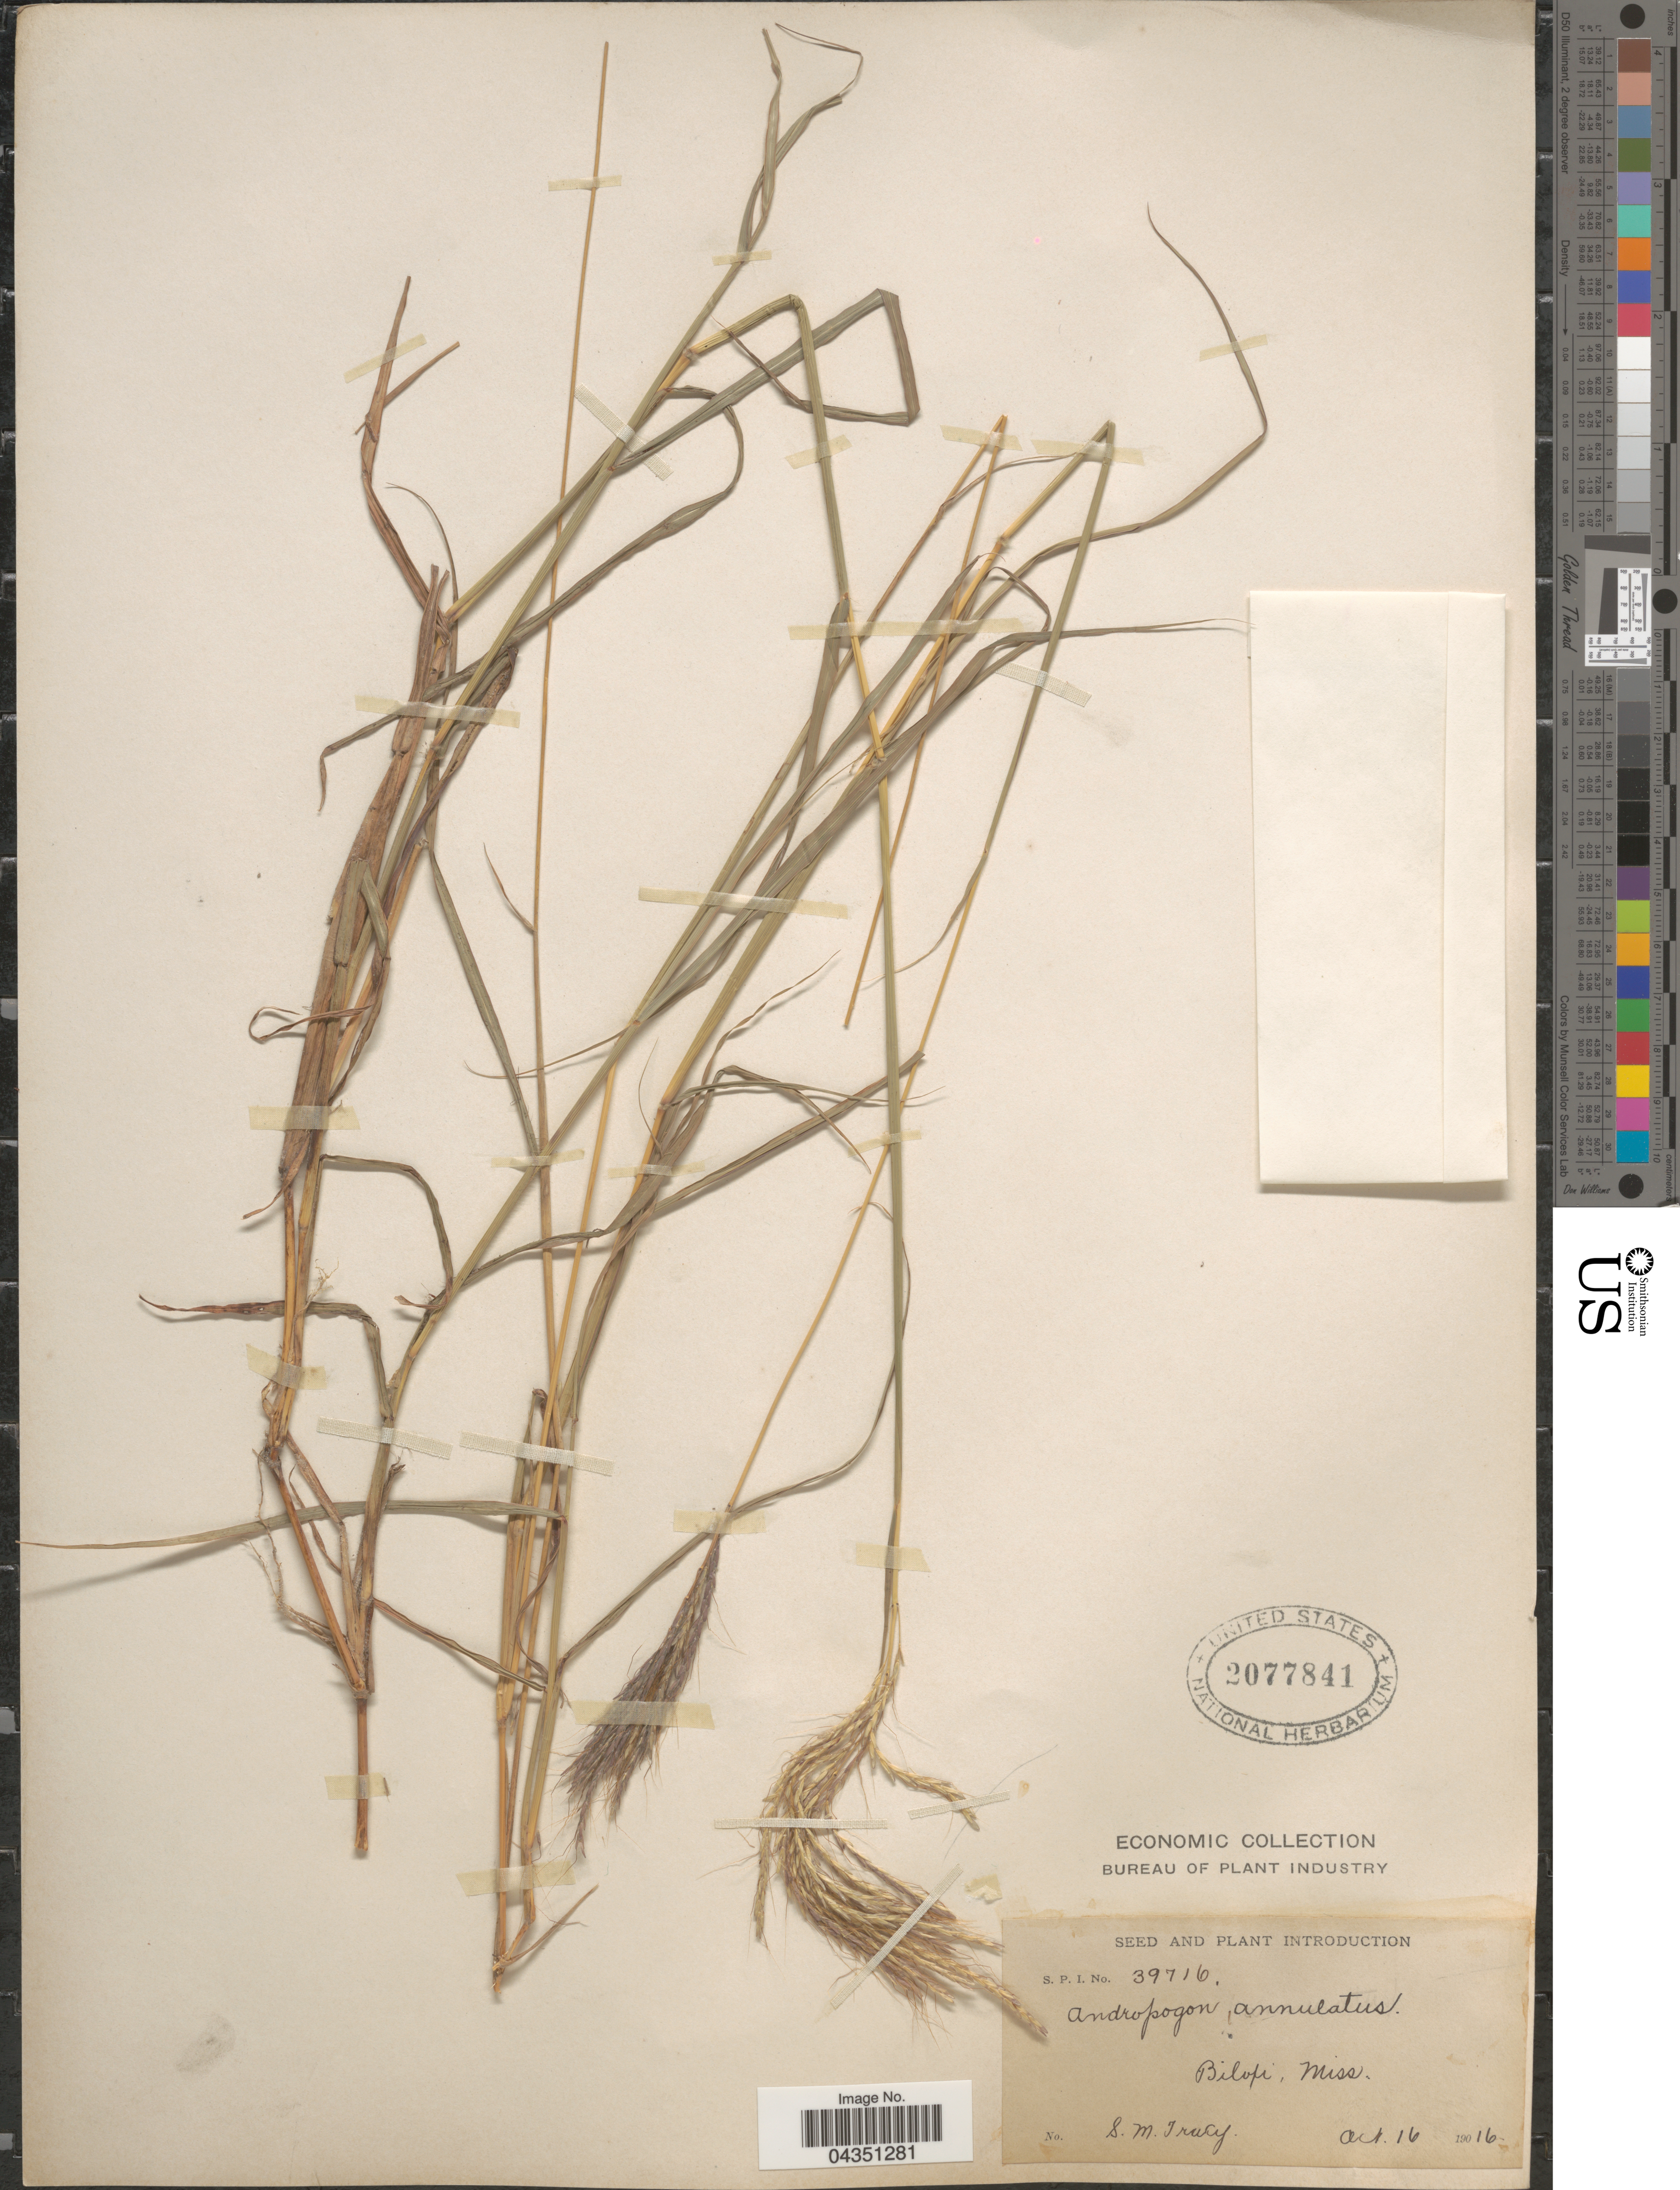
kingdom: Plantae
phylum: Tracheophyta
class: Liliopsida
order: Poales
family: Poaceae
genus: Dichanthium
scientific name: Dichanthium annulatum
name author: (Forssk.) Stapf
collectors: S. M. Tracy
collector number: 39716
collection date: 1916-10-16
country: United States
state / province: Mississippi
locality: Biloxi.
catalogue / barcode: US 2077841